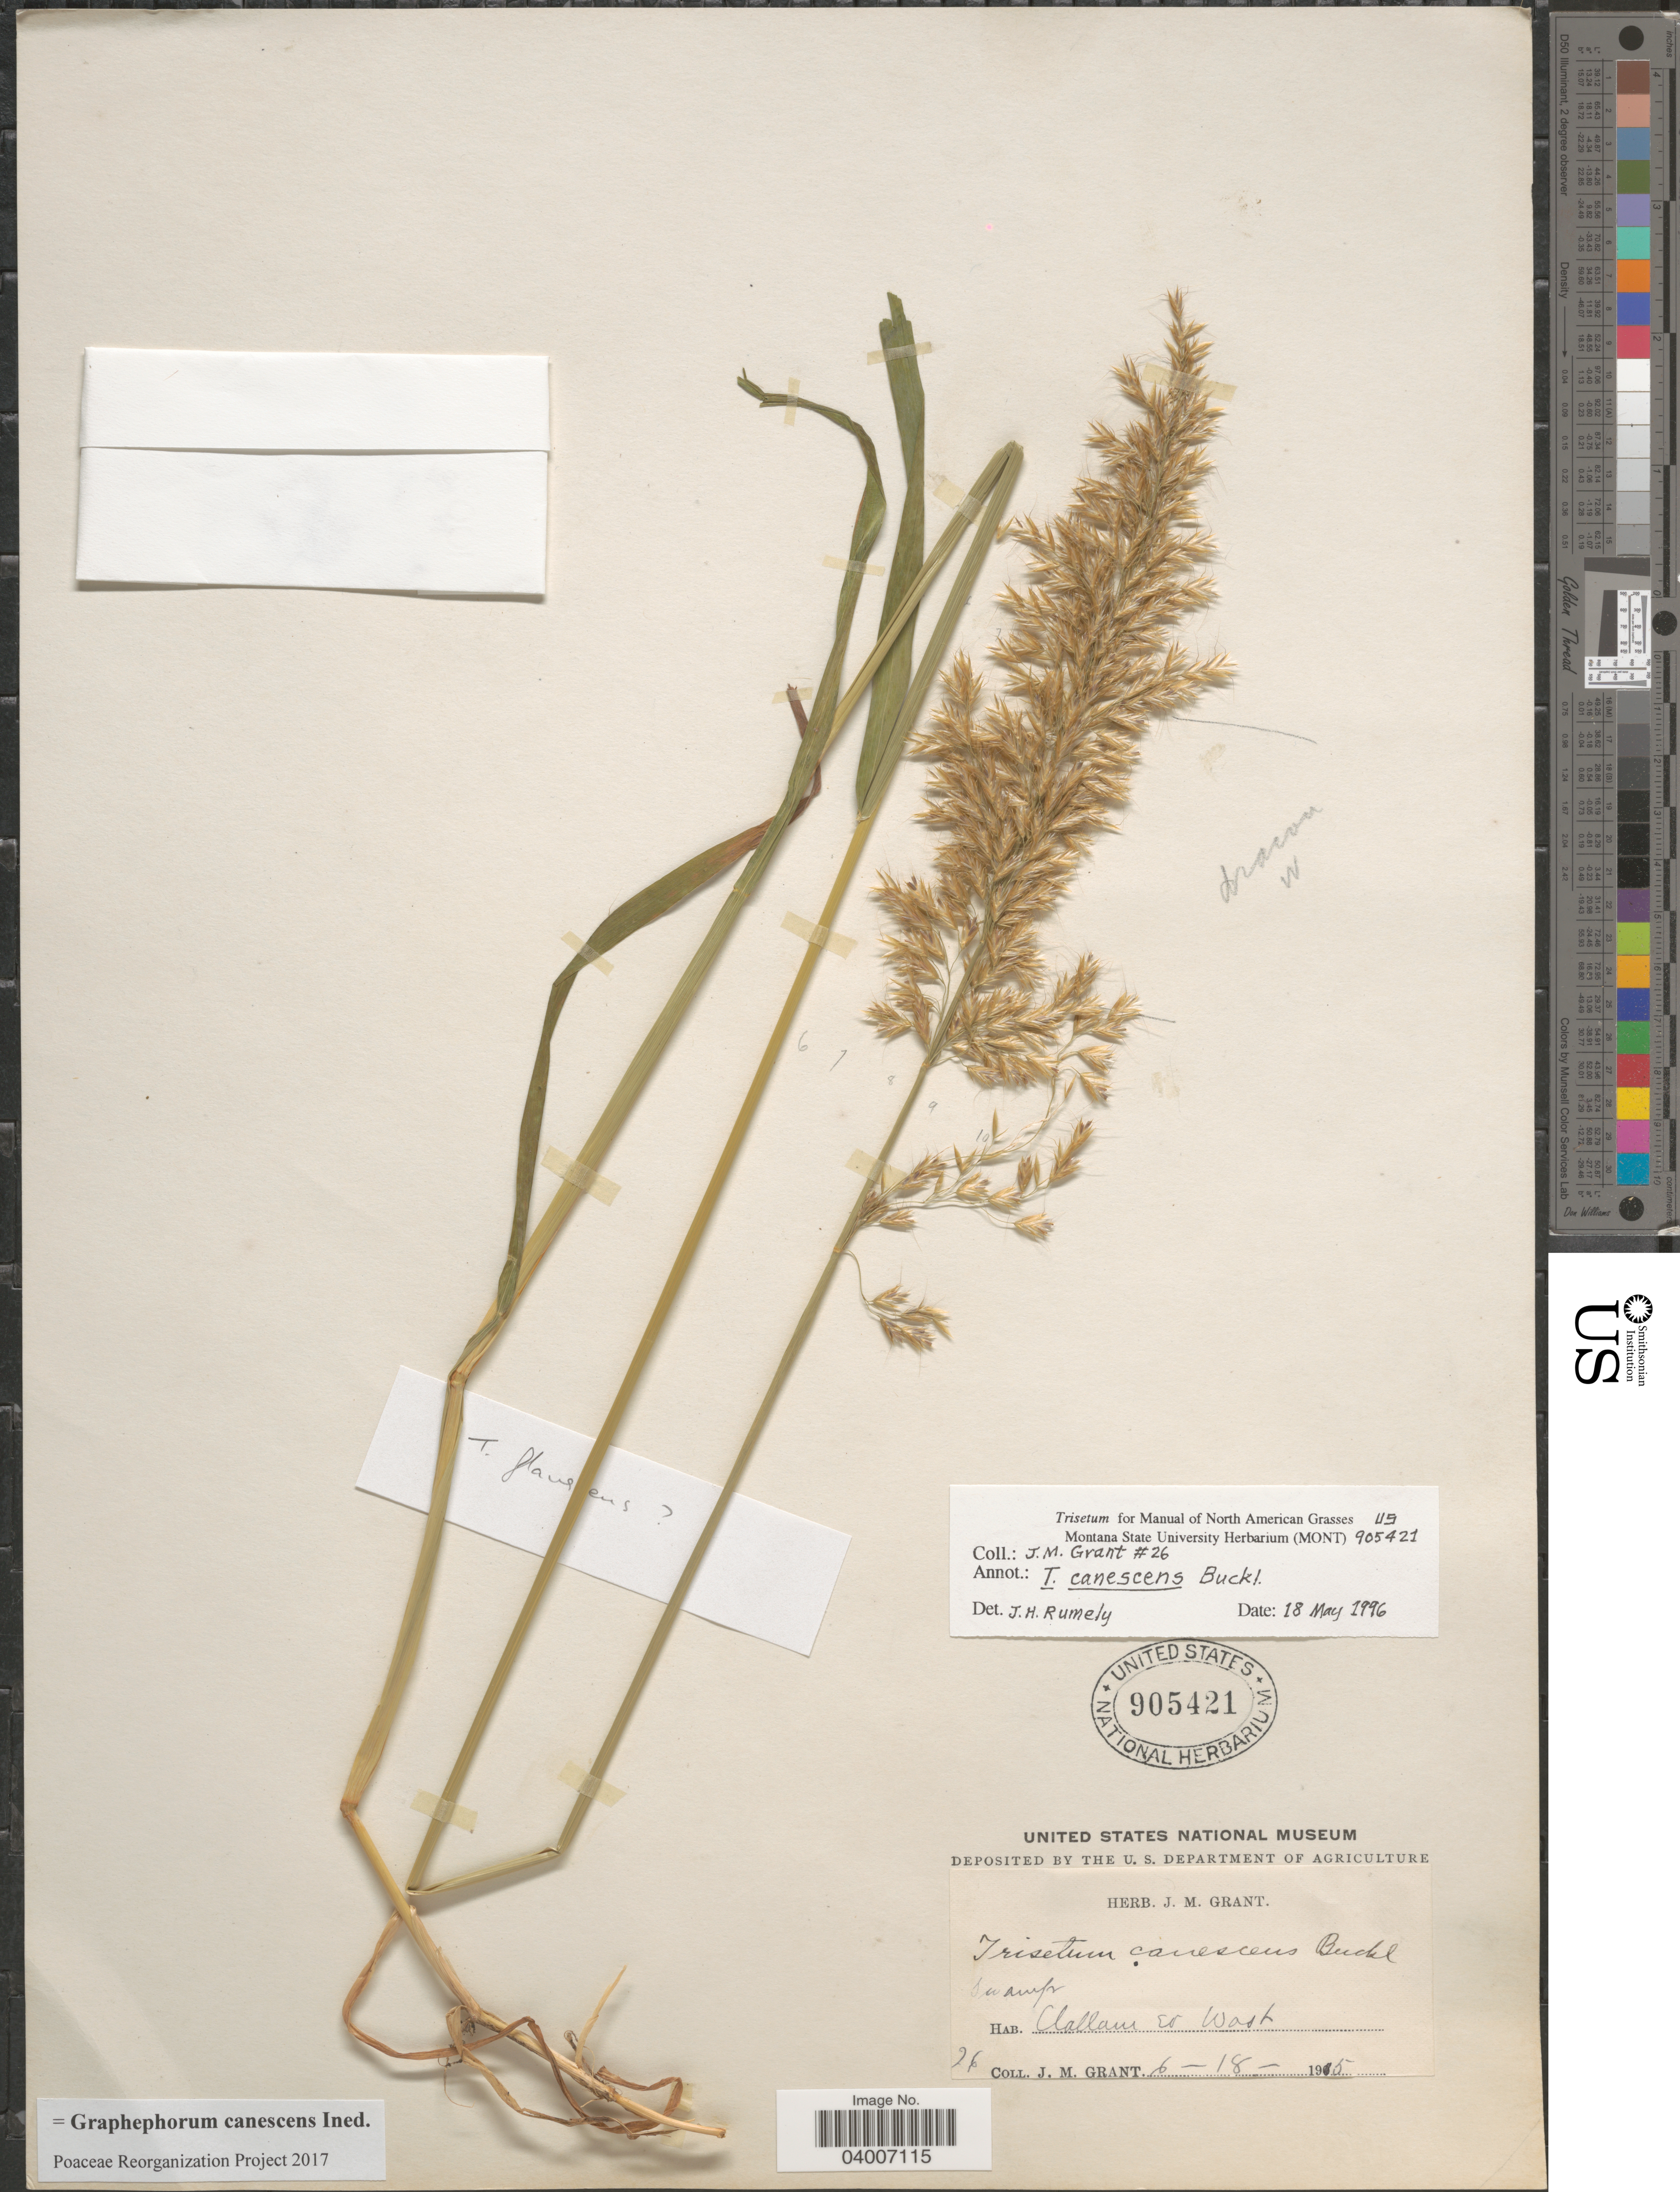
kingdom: Plantae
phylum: Tracheophyta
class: Liliopsida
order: Poales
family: Poaceae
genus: Graphephorum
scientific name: Graphephorum canescens ined.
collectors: J. M. Grant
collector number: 26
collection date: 1915-06-18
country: United States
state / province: Washington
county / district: Clallam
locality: Clallam Co.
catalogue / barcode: US 905421